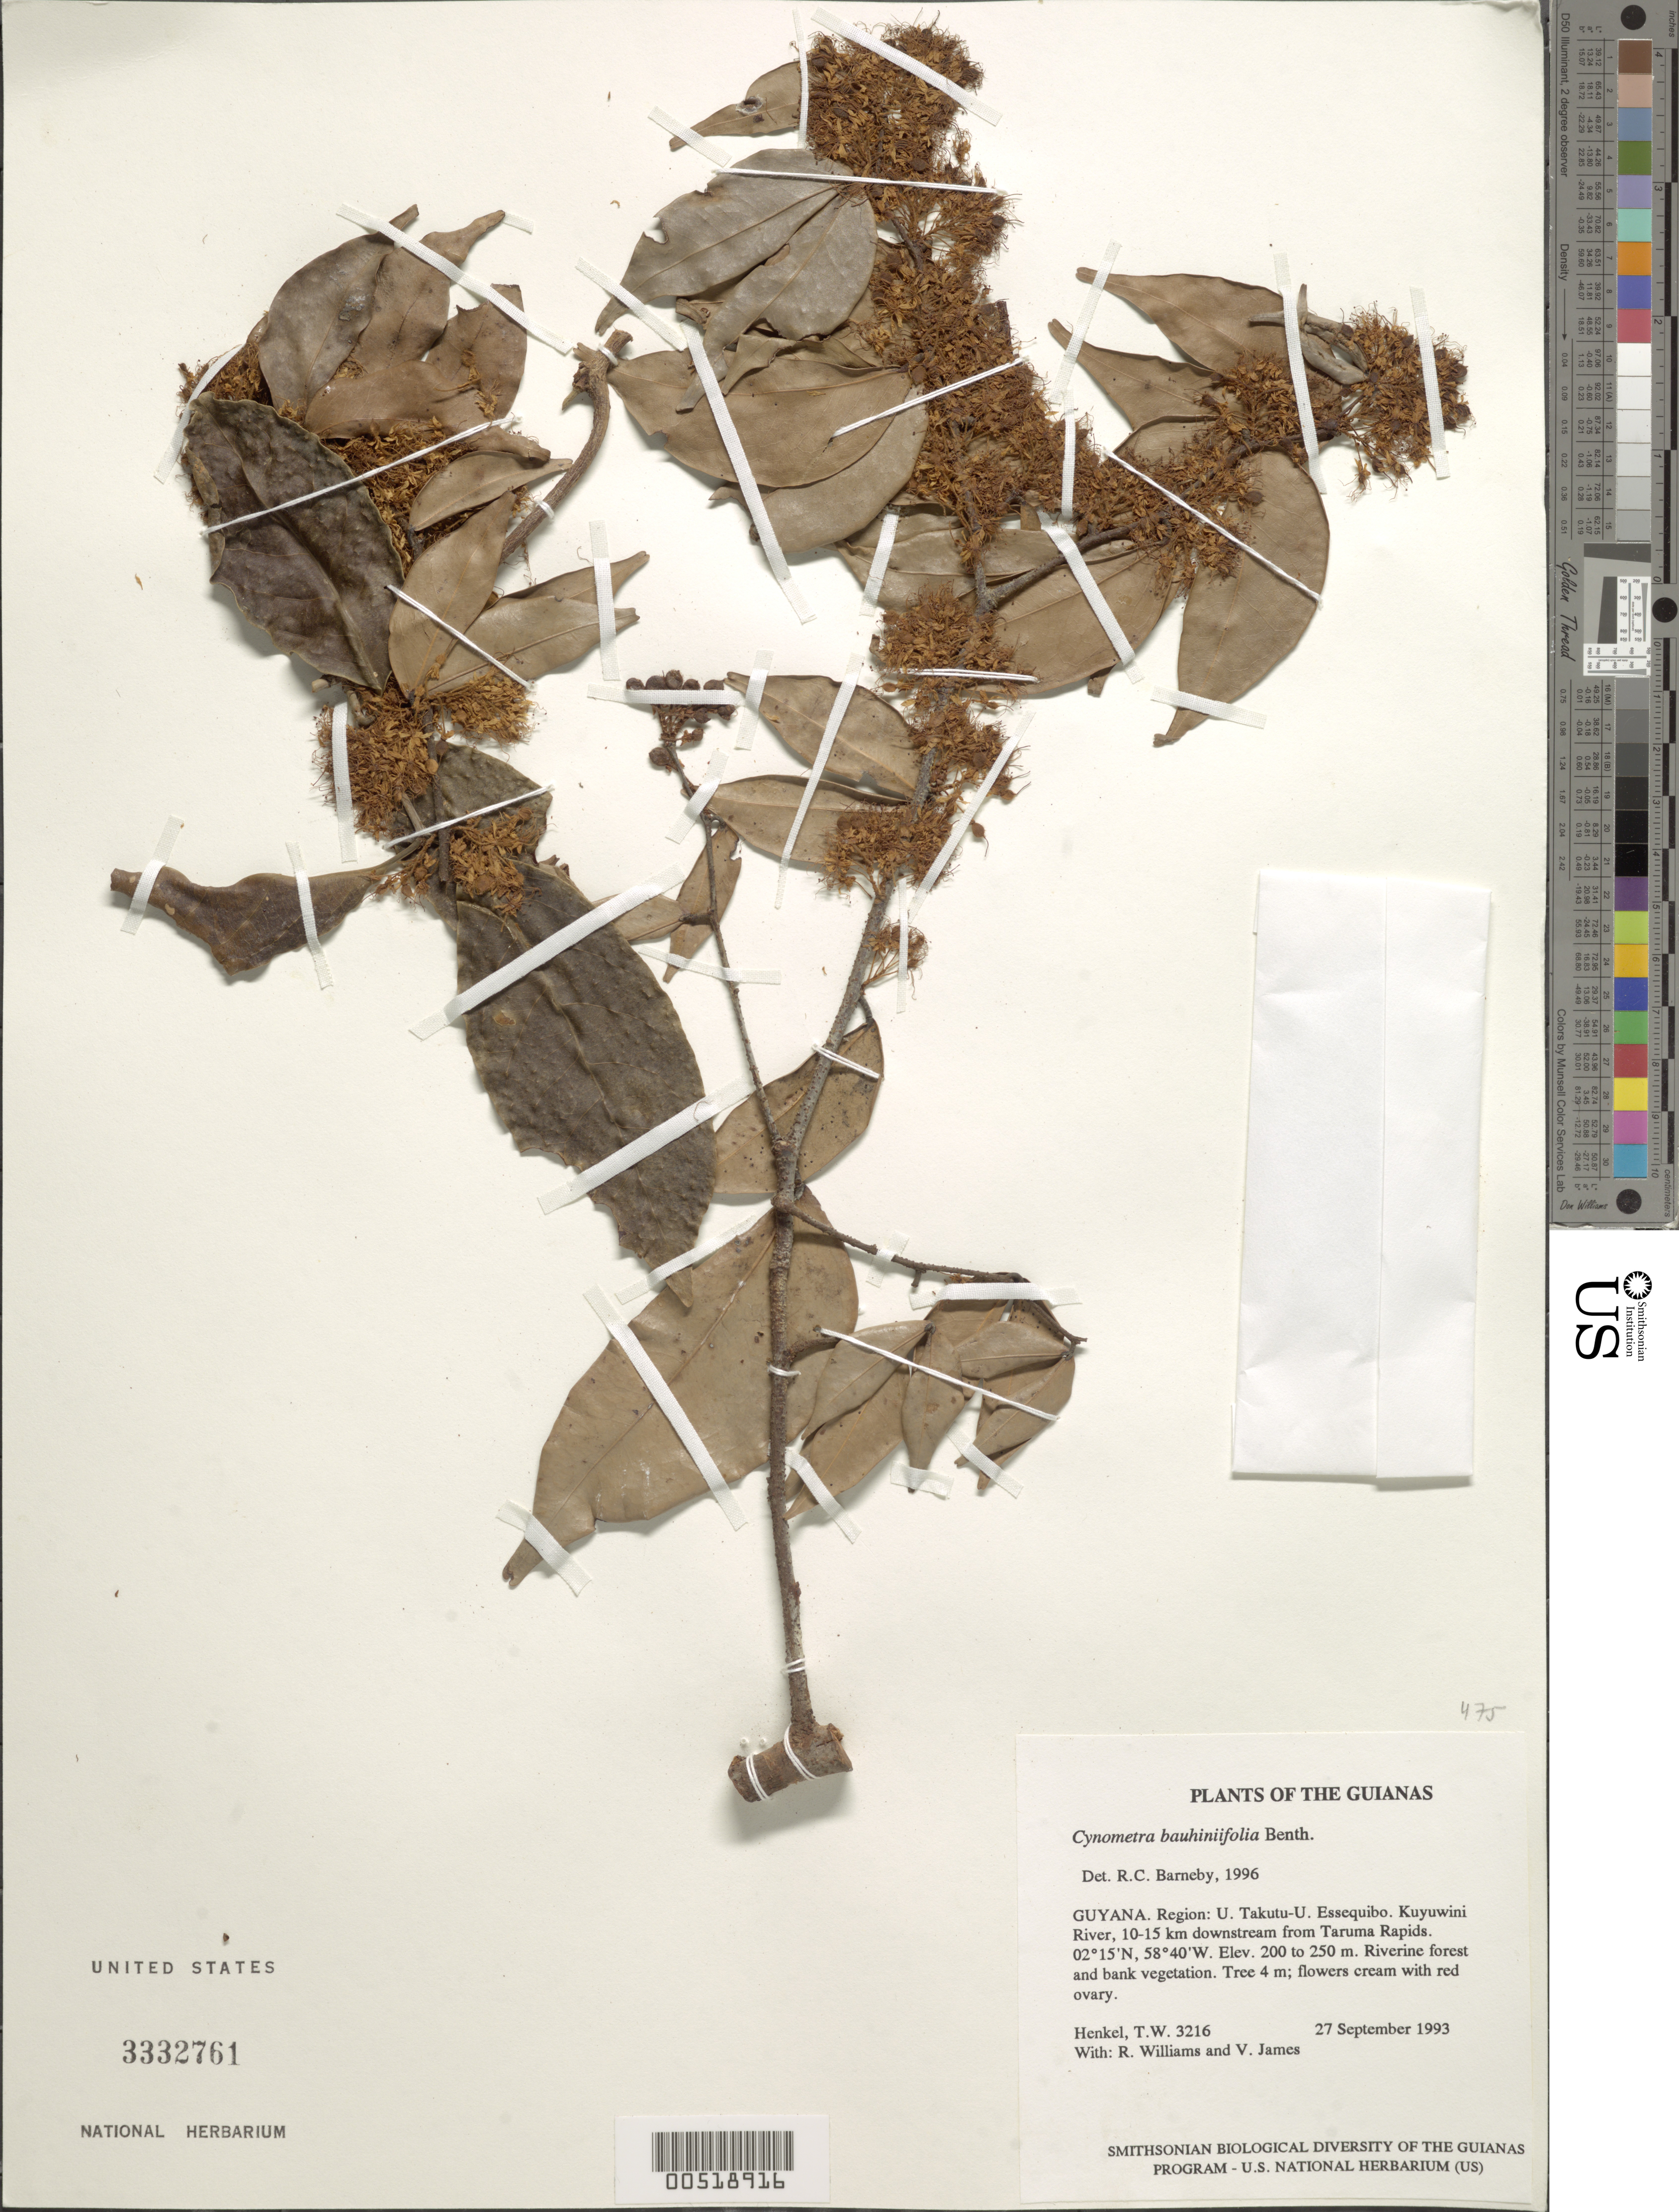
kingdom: Plantae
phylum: Tracheophyta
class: Magnoliopsida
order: Fabales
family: Fabaceae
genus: Cynometra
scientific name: Cynometra bauhiniifolia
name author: Benth.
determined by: Barneby, Rupert C., (NY)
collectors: T. Henkel, R. Williams & V. James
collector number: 3216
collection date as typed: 27 September 1993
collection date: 1993-09-27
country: Guyana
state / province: U. Takutu-U. Essequibo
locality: Kuyuwini River, 10-15 km downstream from Taruma Rapids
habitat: Riverine forest and bank vegetation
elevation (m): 200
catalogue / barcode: US 3332761